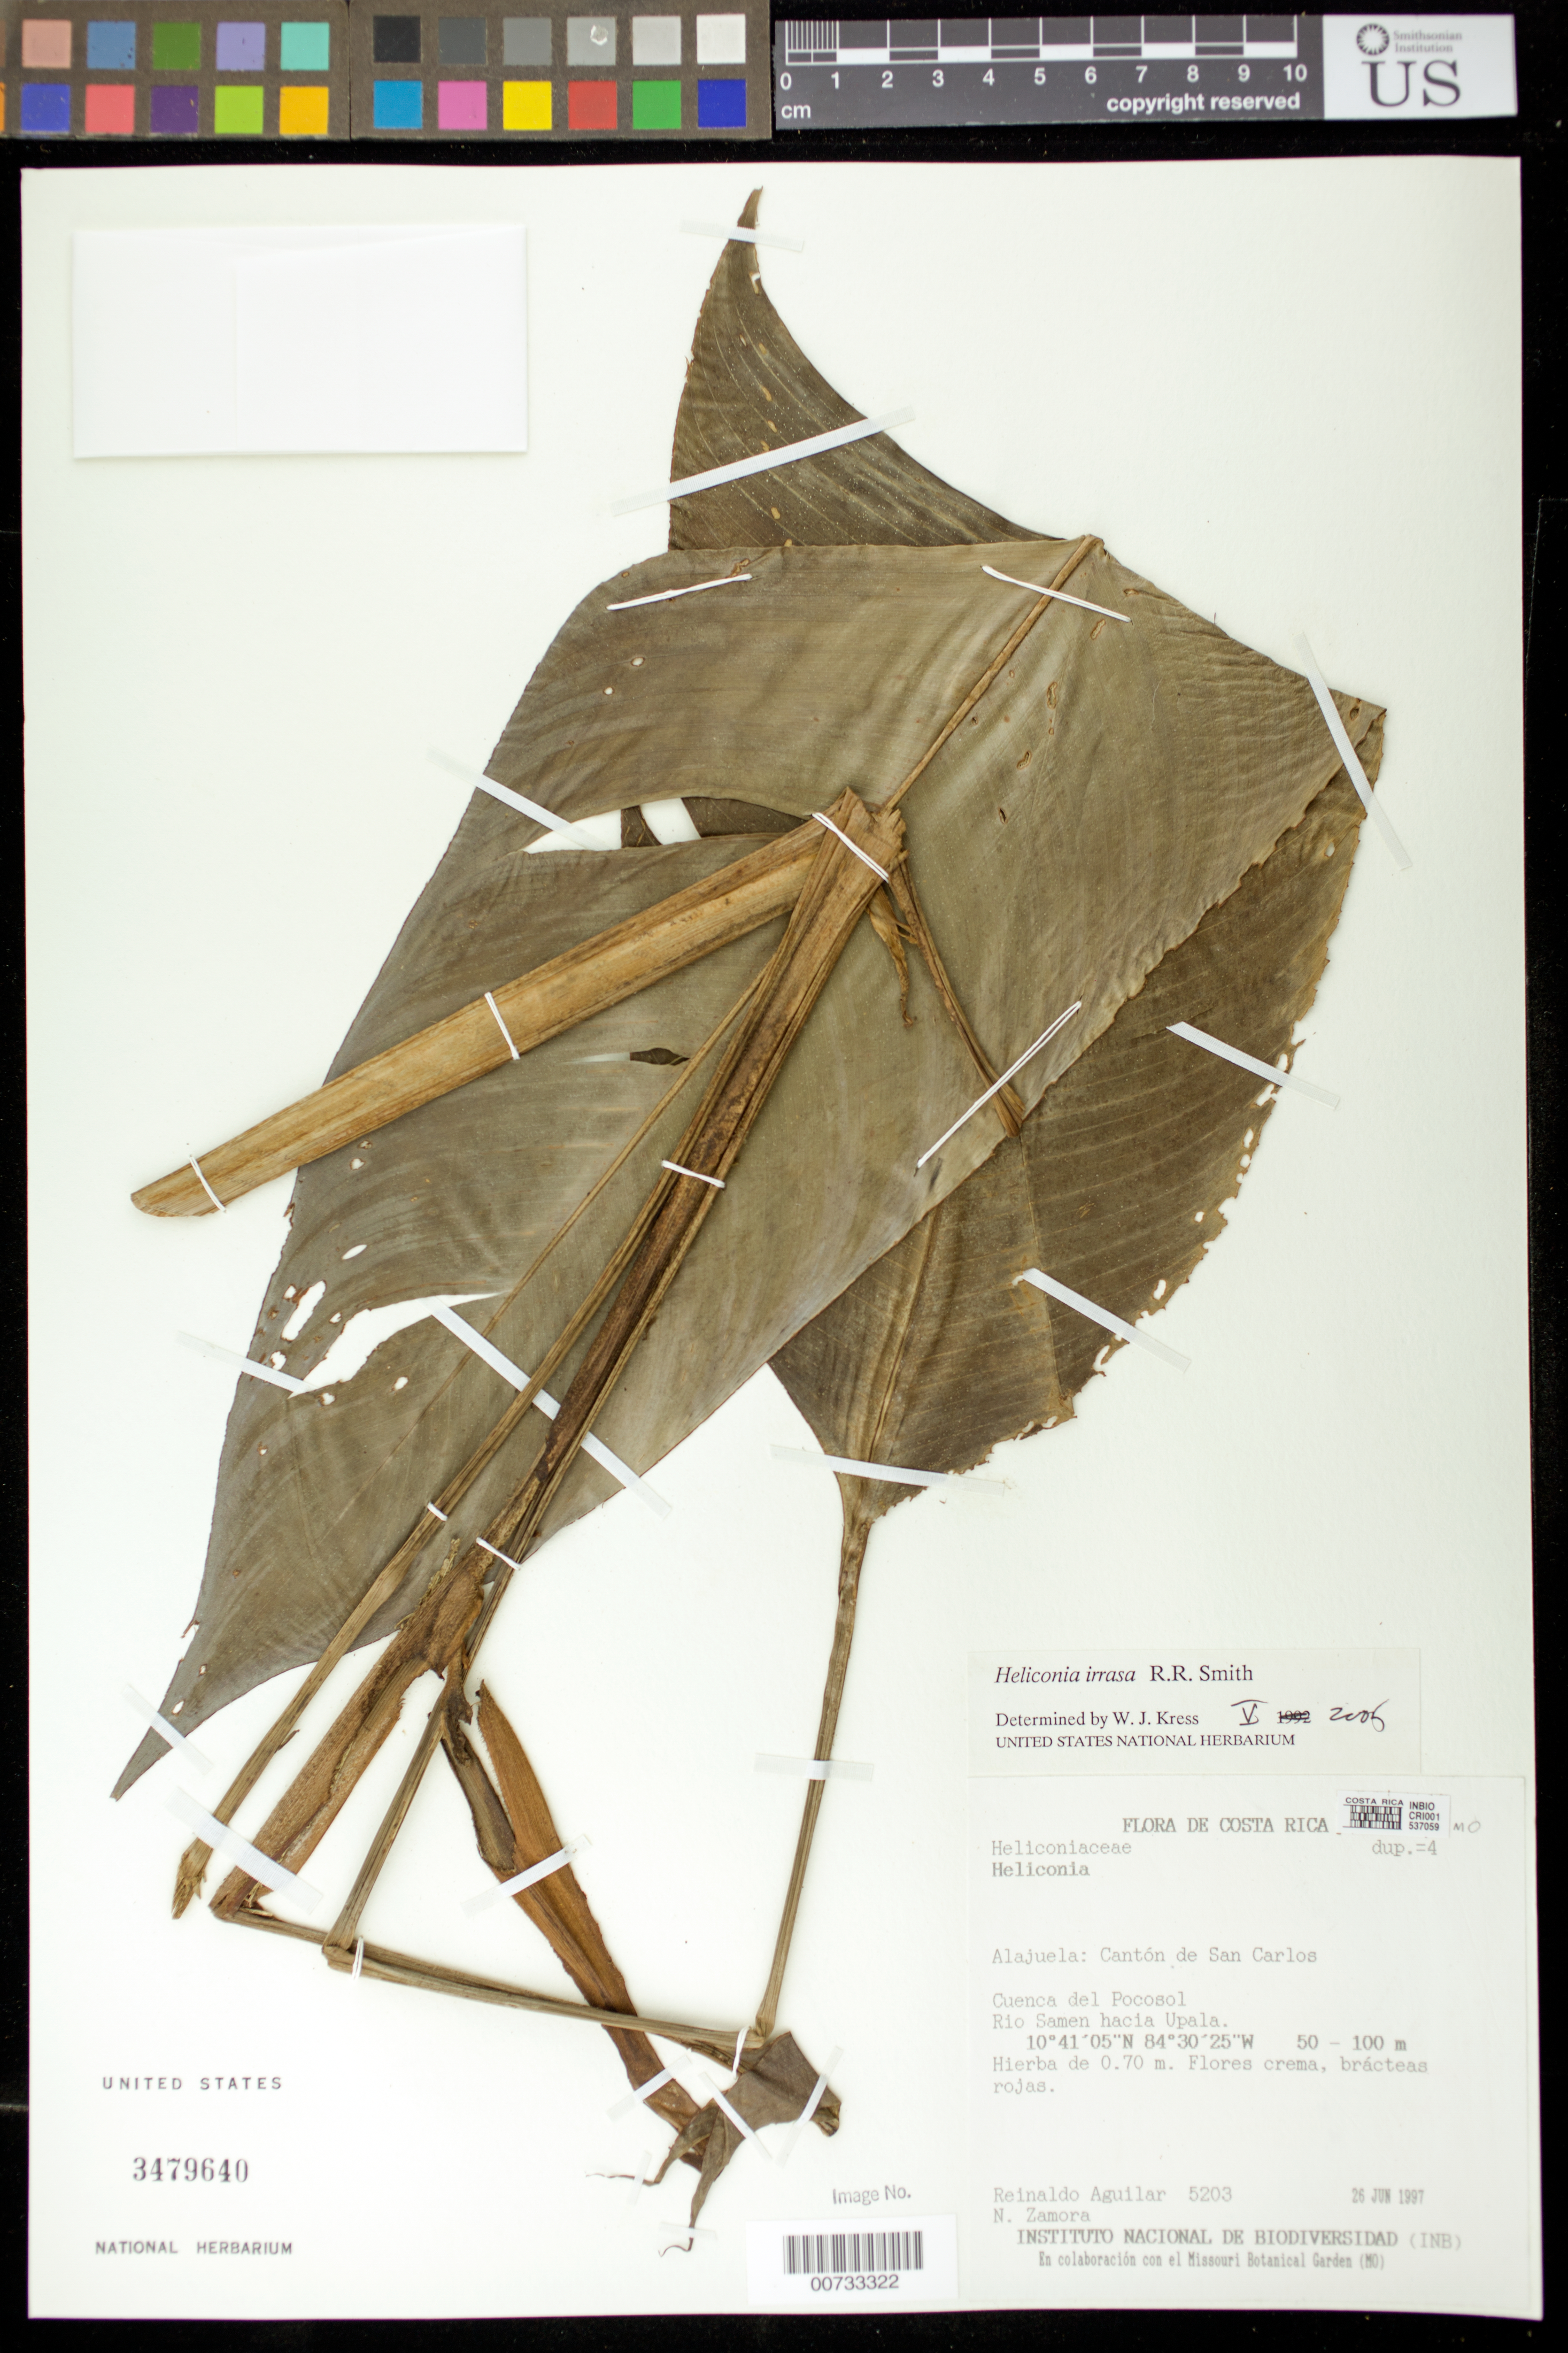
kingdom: Plantae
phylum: Tracheophyta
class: Liliopsida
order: Zingiberales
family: Heliconiaceae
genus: Heliconia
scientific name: Heliconia irrasa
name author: Lane ex R.R. Sm.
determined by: Kress, W. J., (US), Smithsonian Institution - National Museum of Natural History (UNITED STATES)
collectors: R. Aguilar & N. Zamora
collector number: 5203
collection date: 1997-06-26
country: Costa Rica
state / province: Alajuela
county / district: San Carlos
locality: Cuenca del Pocosol, Rio Samen hacia Upala.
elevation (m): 50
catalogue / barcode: US 3479640